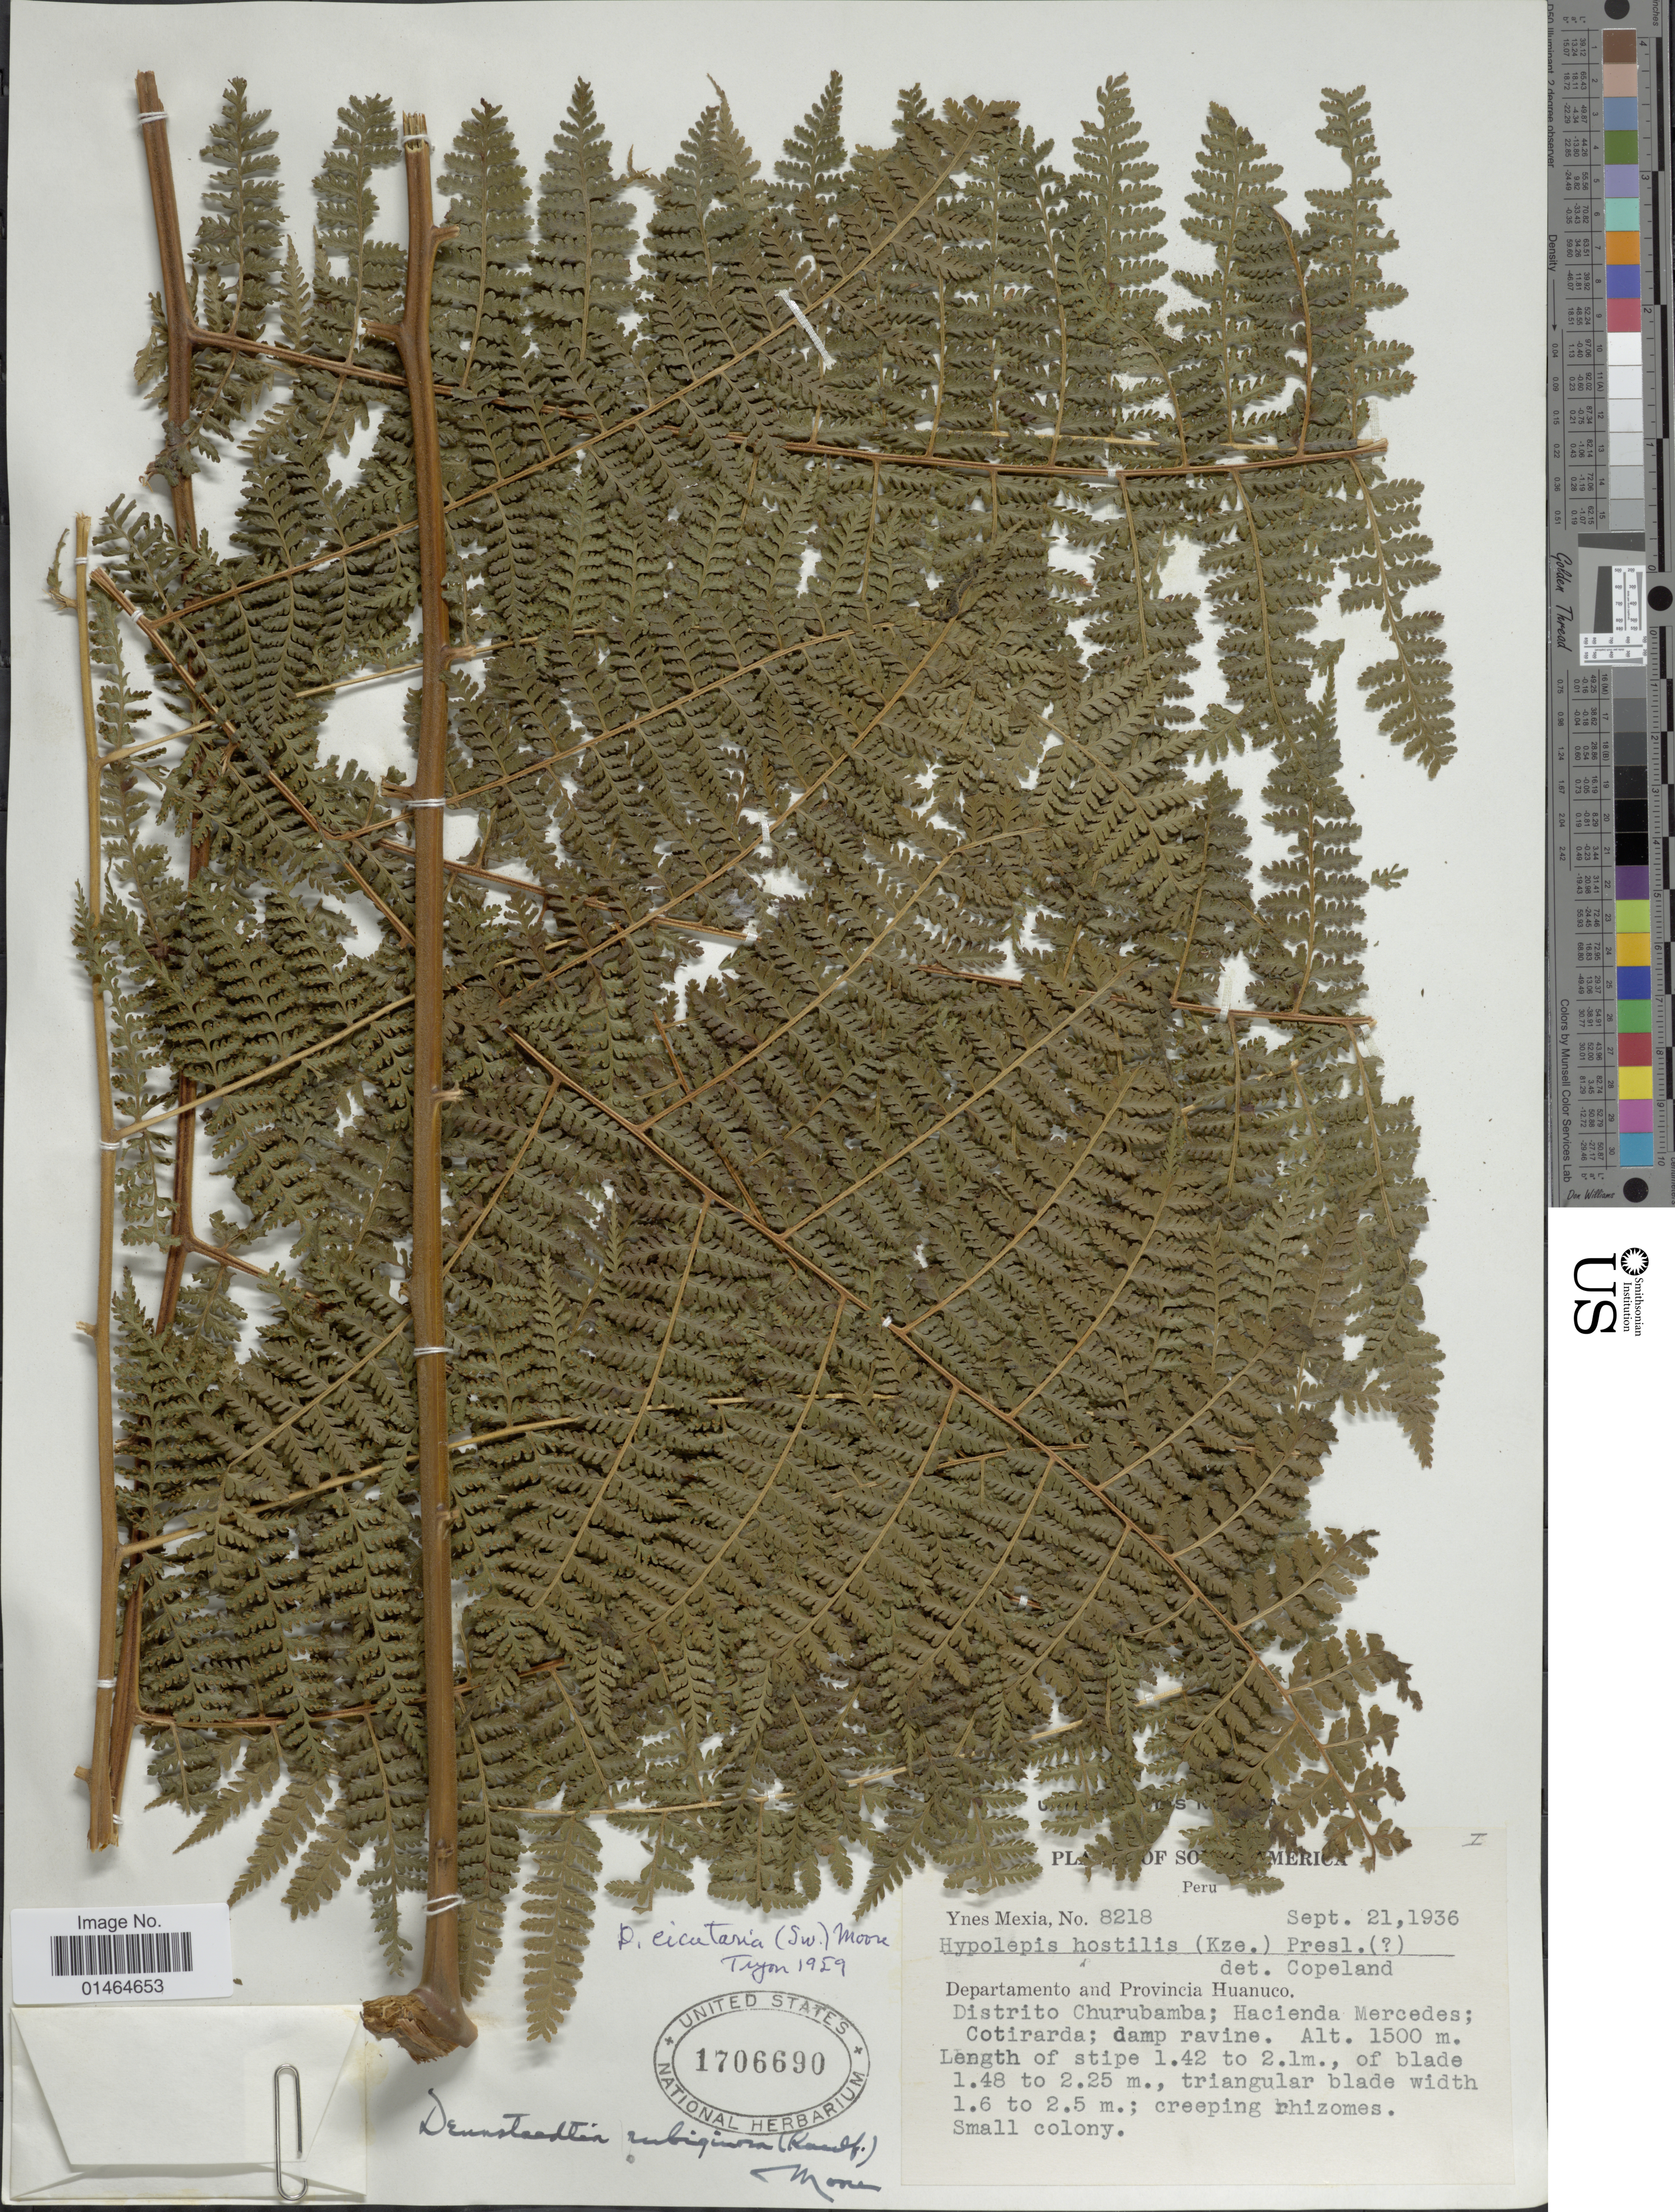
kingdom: Plantae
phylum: Tracheophyta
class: Polypodiopsida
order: Polypodiales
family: Dennstaedtiaceae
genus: Dennstaedtia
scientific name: Dennstaedtia cicutaria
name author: (Sw.) T. Moore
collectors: Y. Mexia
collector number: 8218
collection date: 1936-09-21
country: Peru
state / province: Huánuco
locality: Distrito Churubamba; Hacienda Mercedes; Cotirarda; damp ravine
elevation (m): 1500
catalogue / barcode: US 1706690